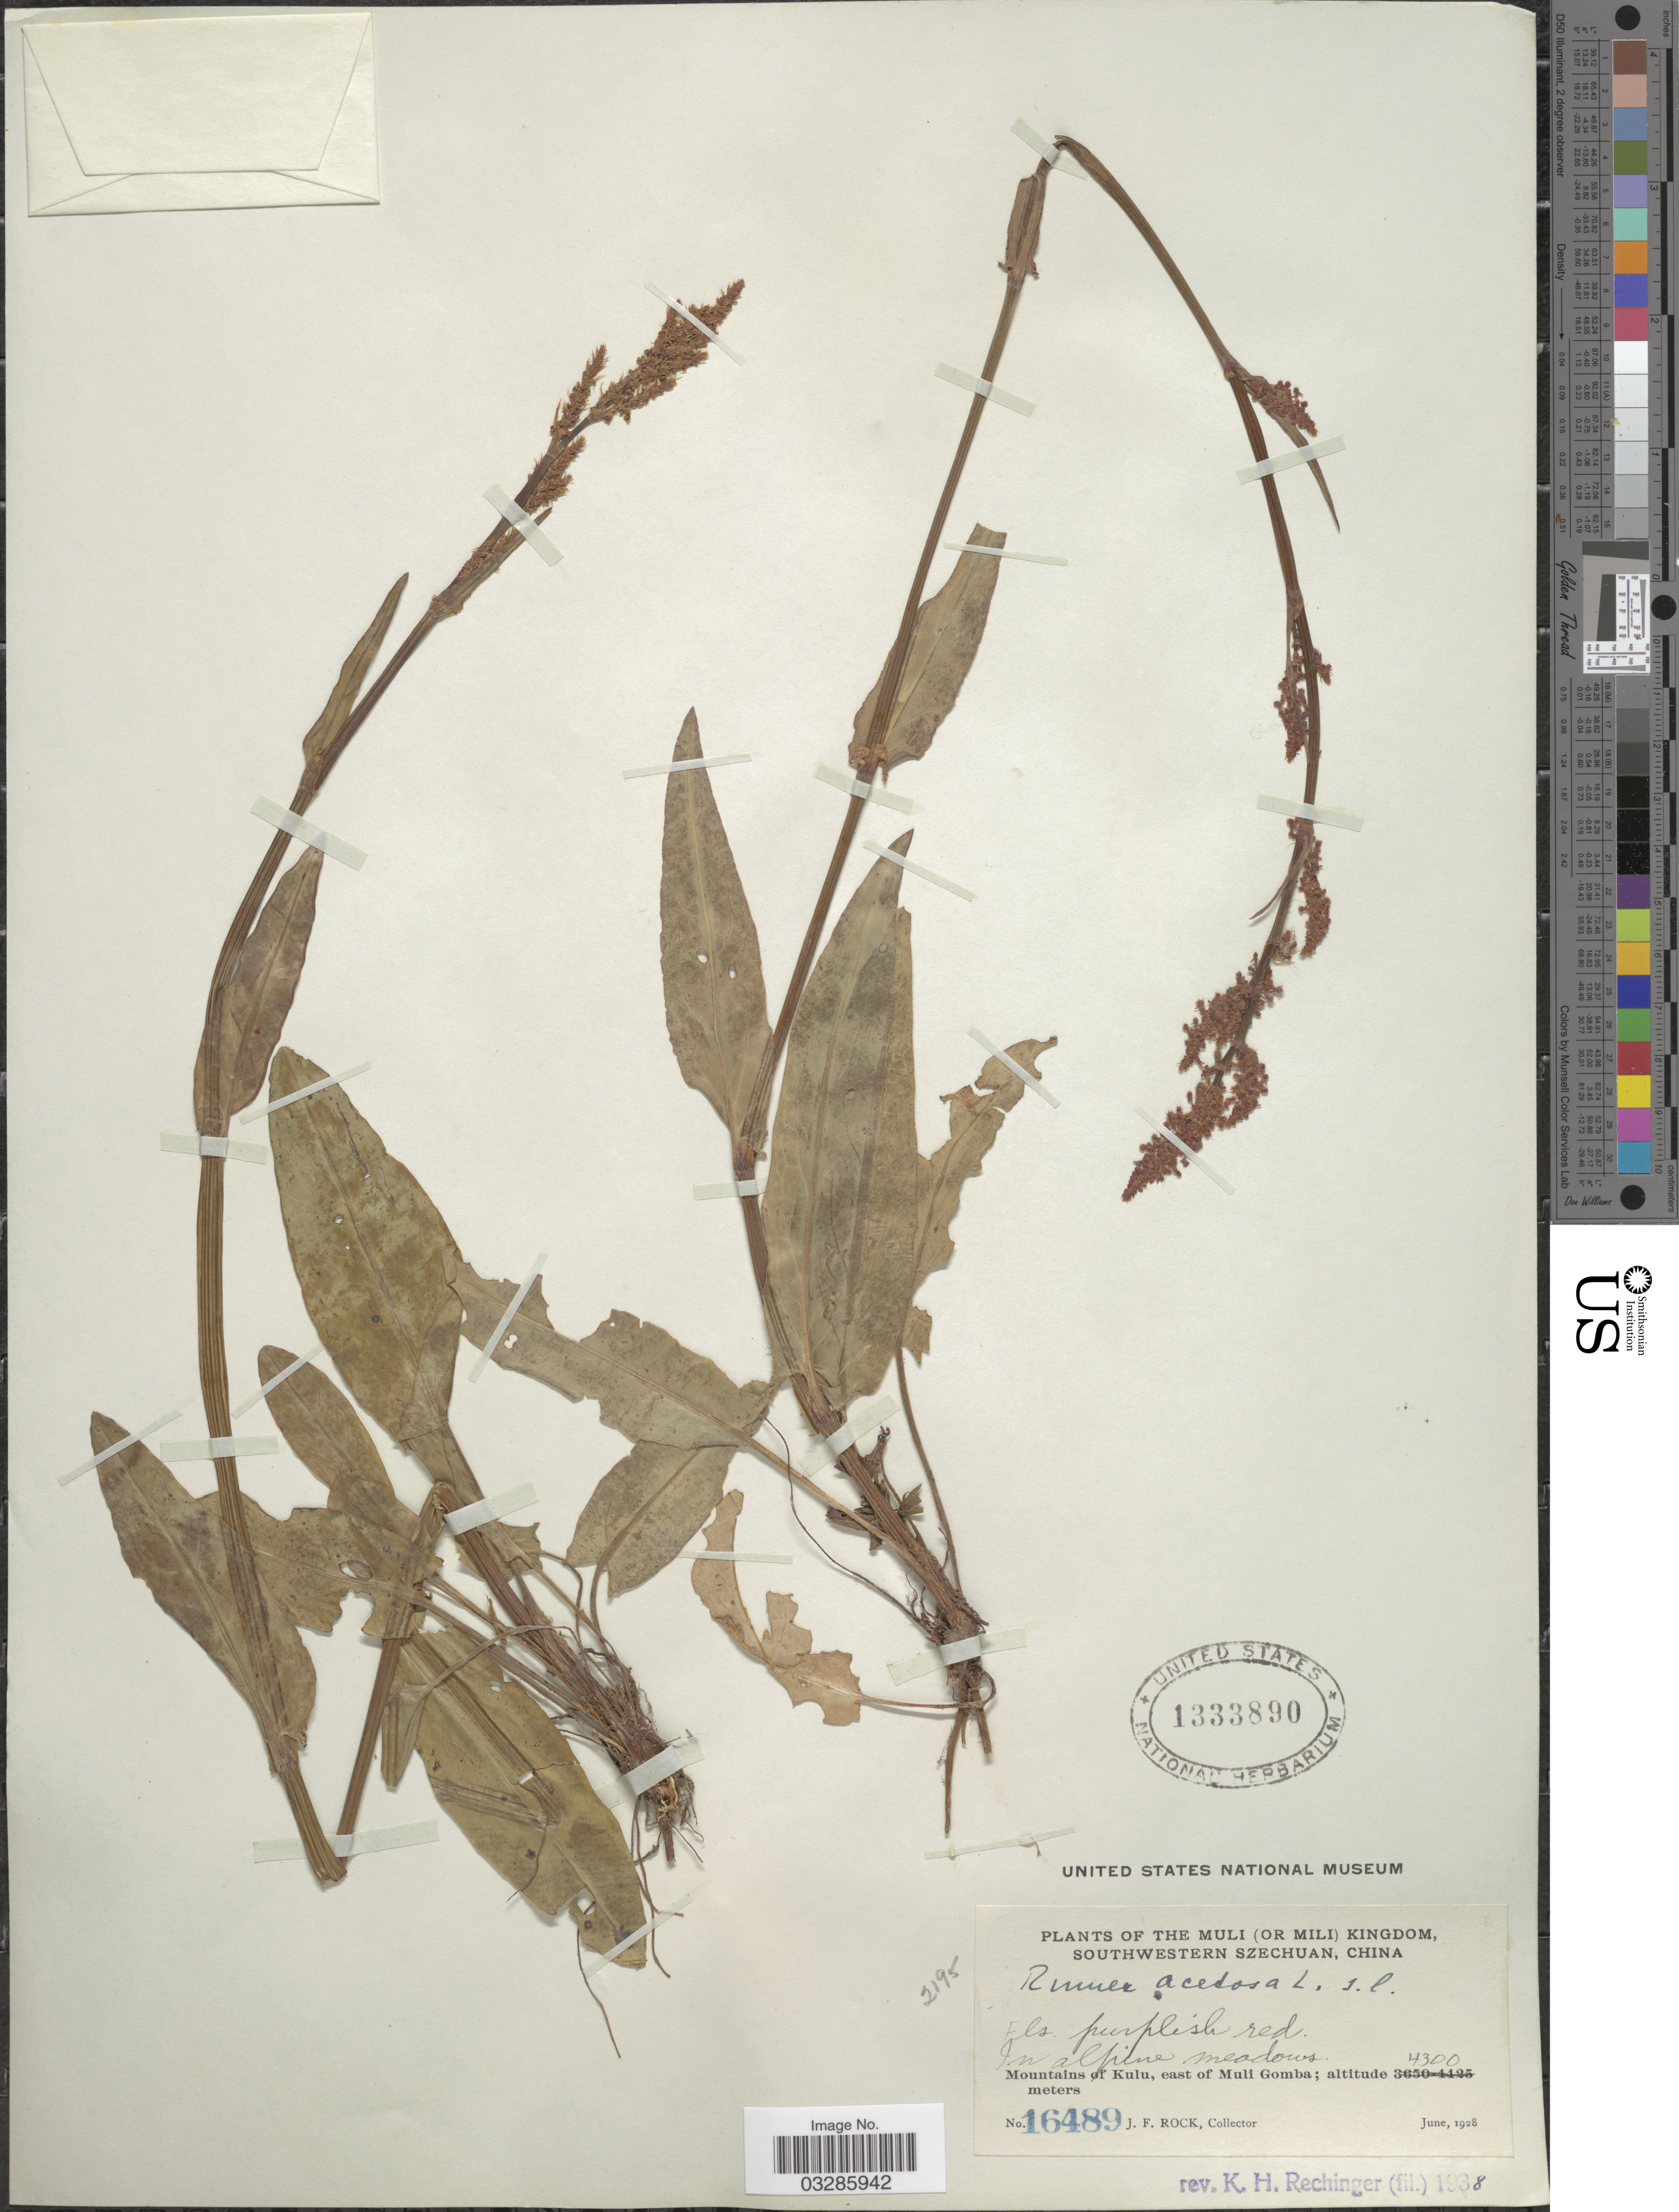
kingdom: Plantae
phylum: Tracheophyta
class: Magnoliopsida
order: Caryophyllales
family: Polygonaceae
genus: Rumex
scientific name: Rumex acetosa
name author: L.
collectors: J. Rock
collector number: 16489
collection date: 1928-06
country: China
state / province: Sichuan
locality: The Muli (or Mili) Kingdom, Southwestern Szechuan, Mountains of Kulu, east of Muli Gomba.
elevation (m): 4300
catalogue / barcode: US 1333890